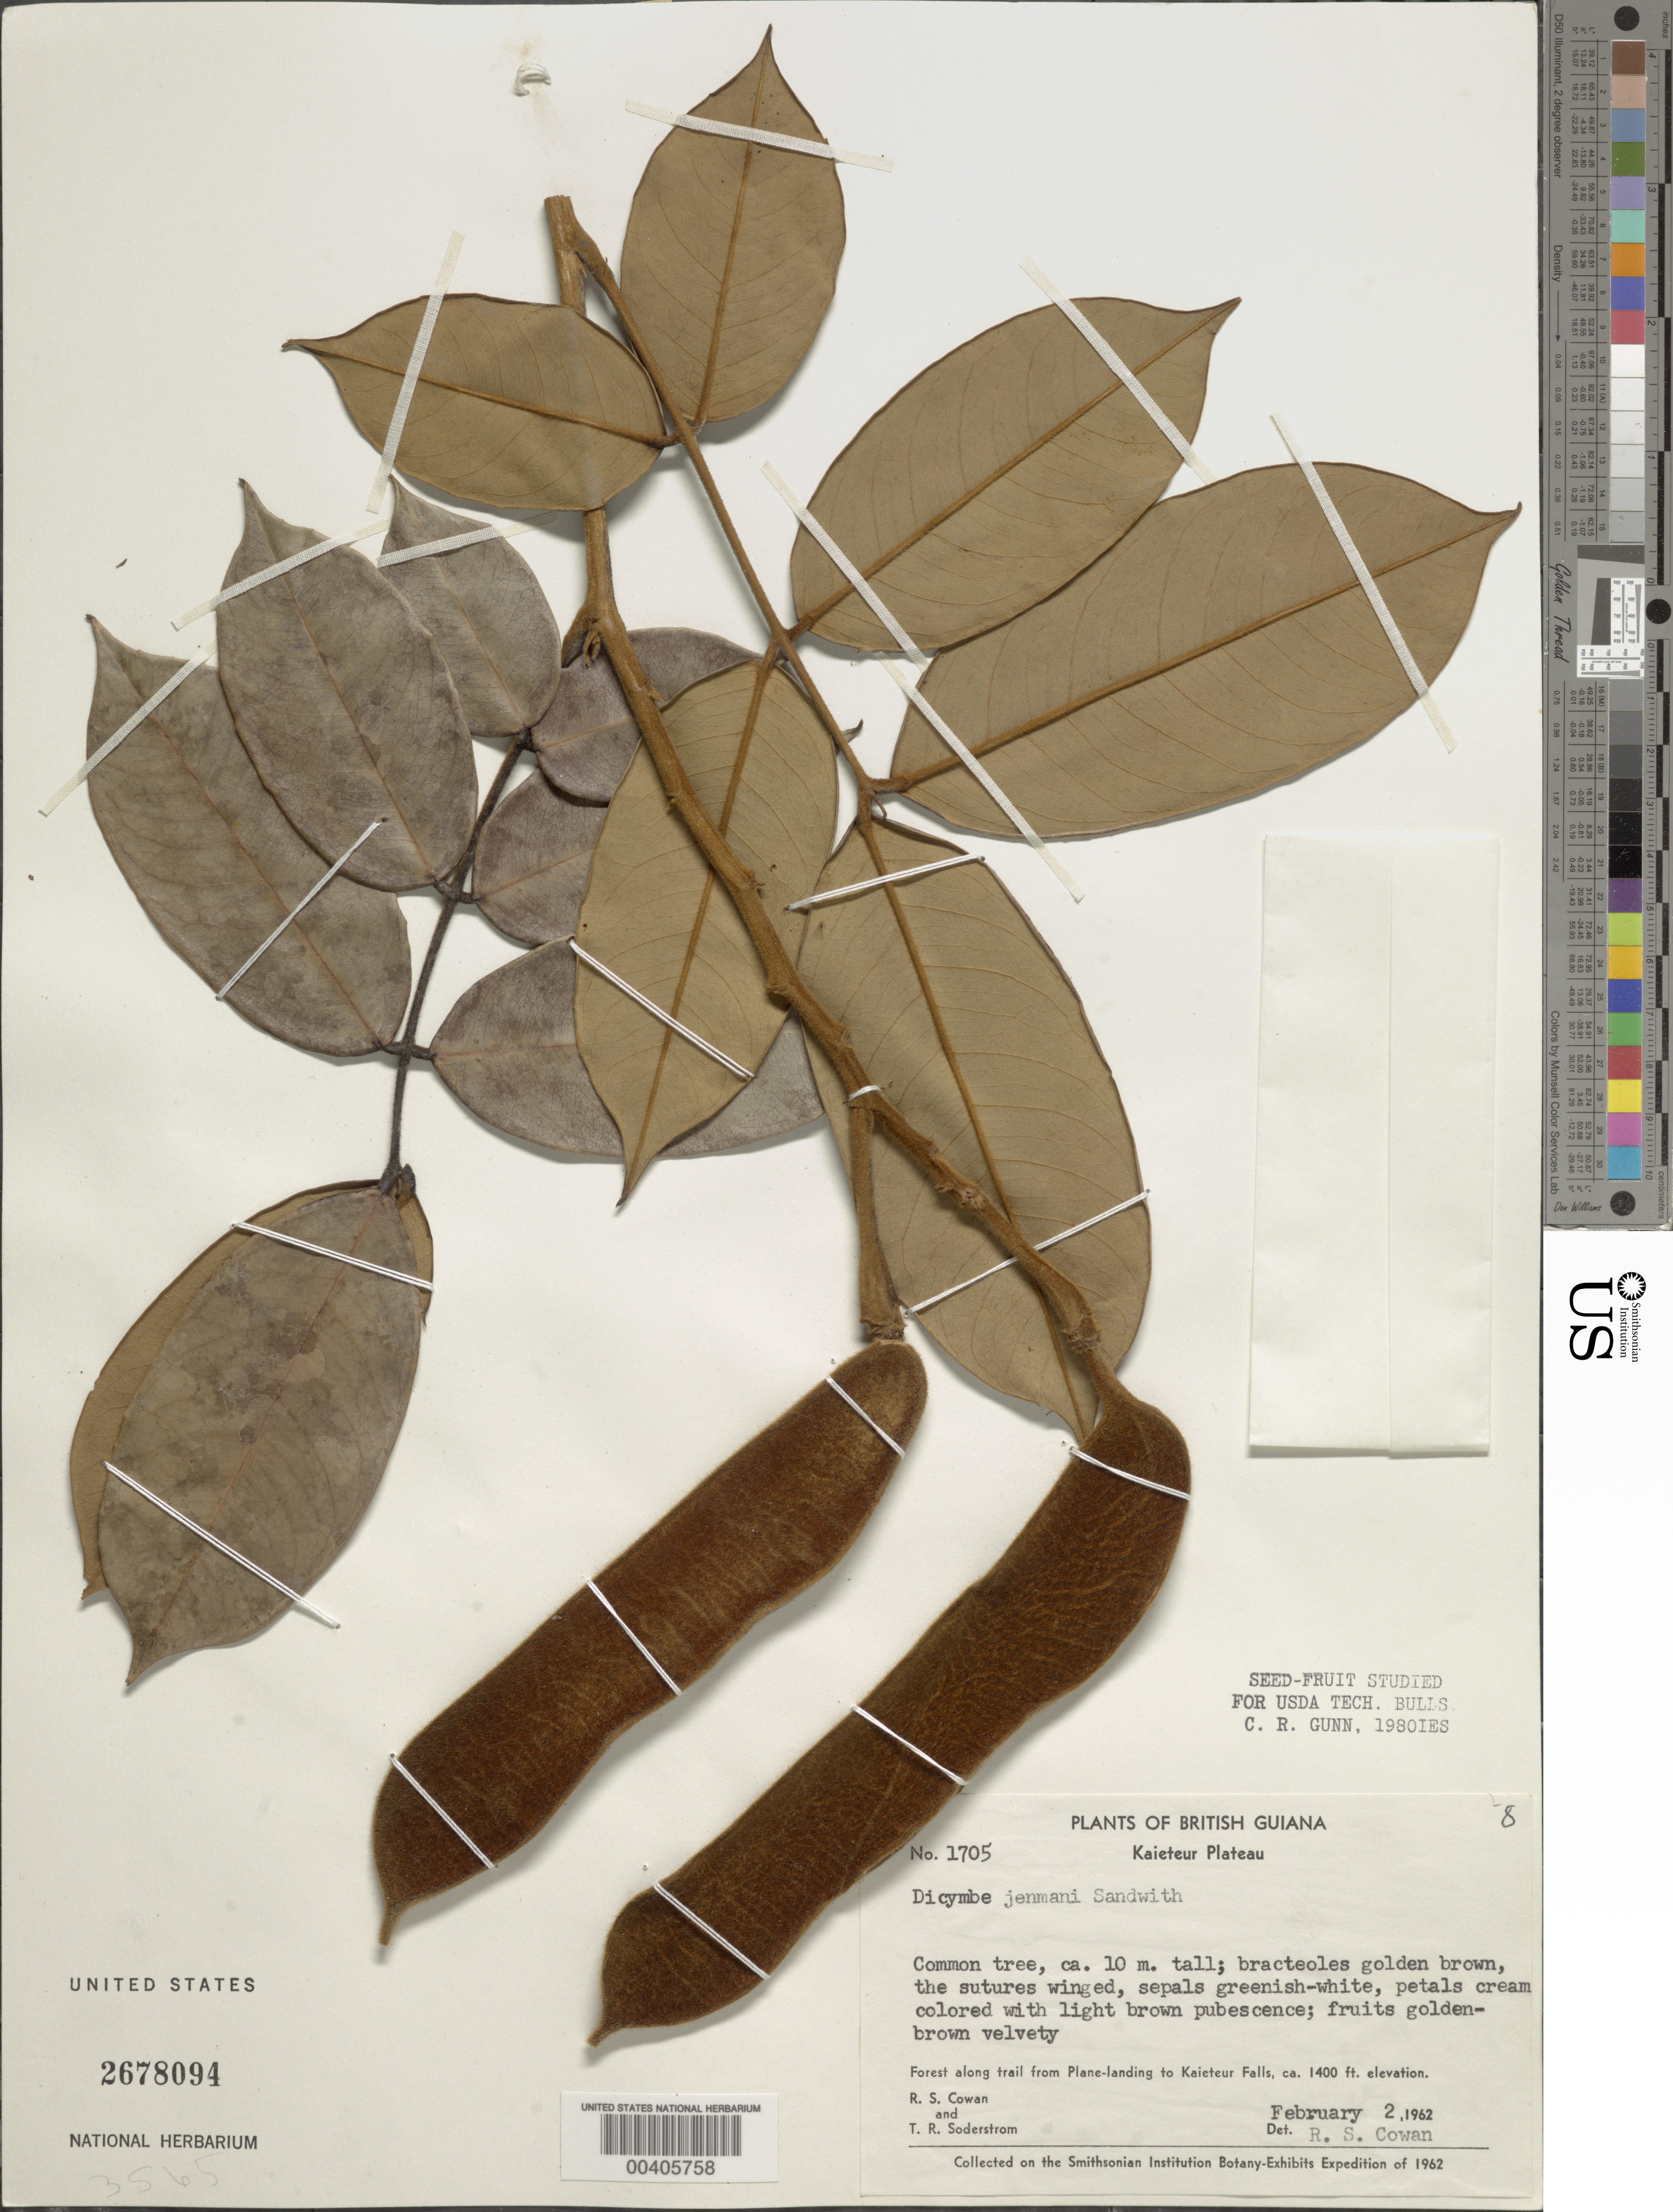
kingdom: Plantae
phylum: Tracheophyta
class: Magnoliopsida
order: Fabales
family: Fabaceae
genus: Dicymbe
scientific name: Dicymbe jenmanii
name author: Sandwith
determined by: Cowan, R. S.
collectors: R. S. Cowan & T. R. Soderstrom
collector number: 1705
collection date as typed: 02 Feb 1962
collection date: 1962-02-02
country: Guyana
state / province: Potaro-Siparuni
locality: Kaietuer plateau, trail from plane landing to kaieteur falls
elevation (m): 427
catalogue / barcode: US 2678094